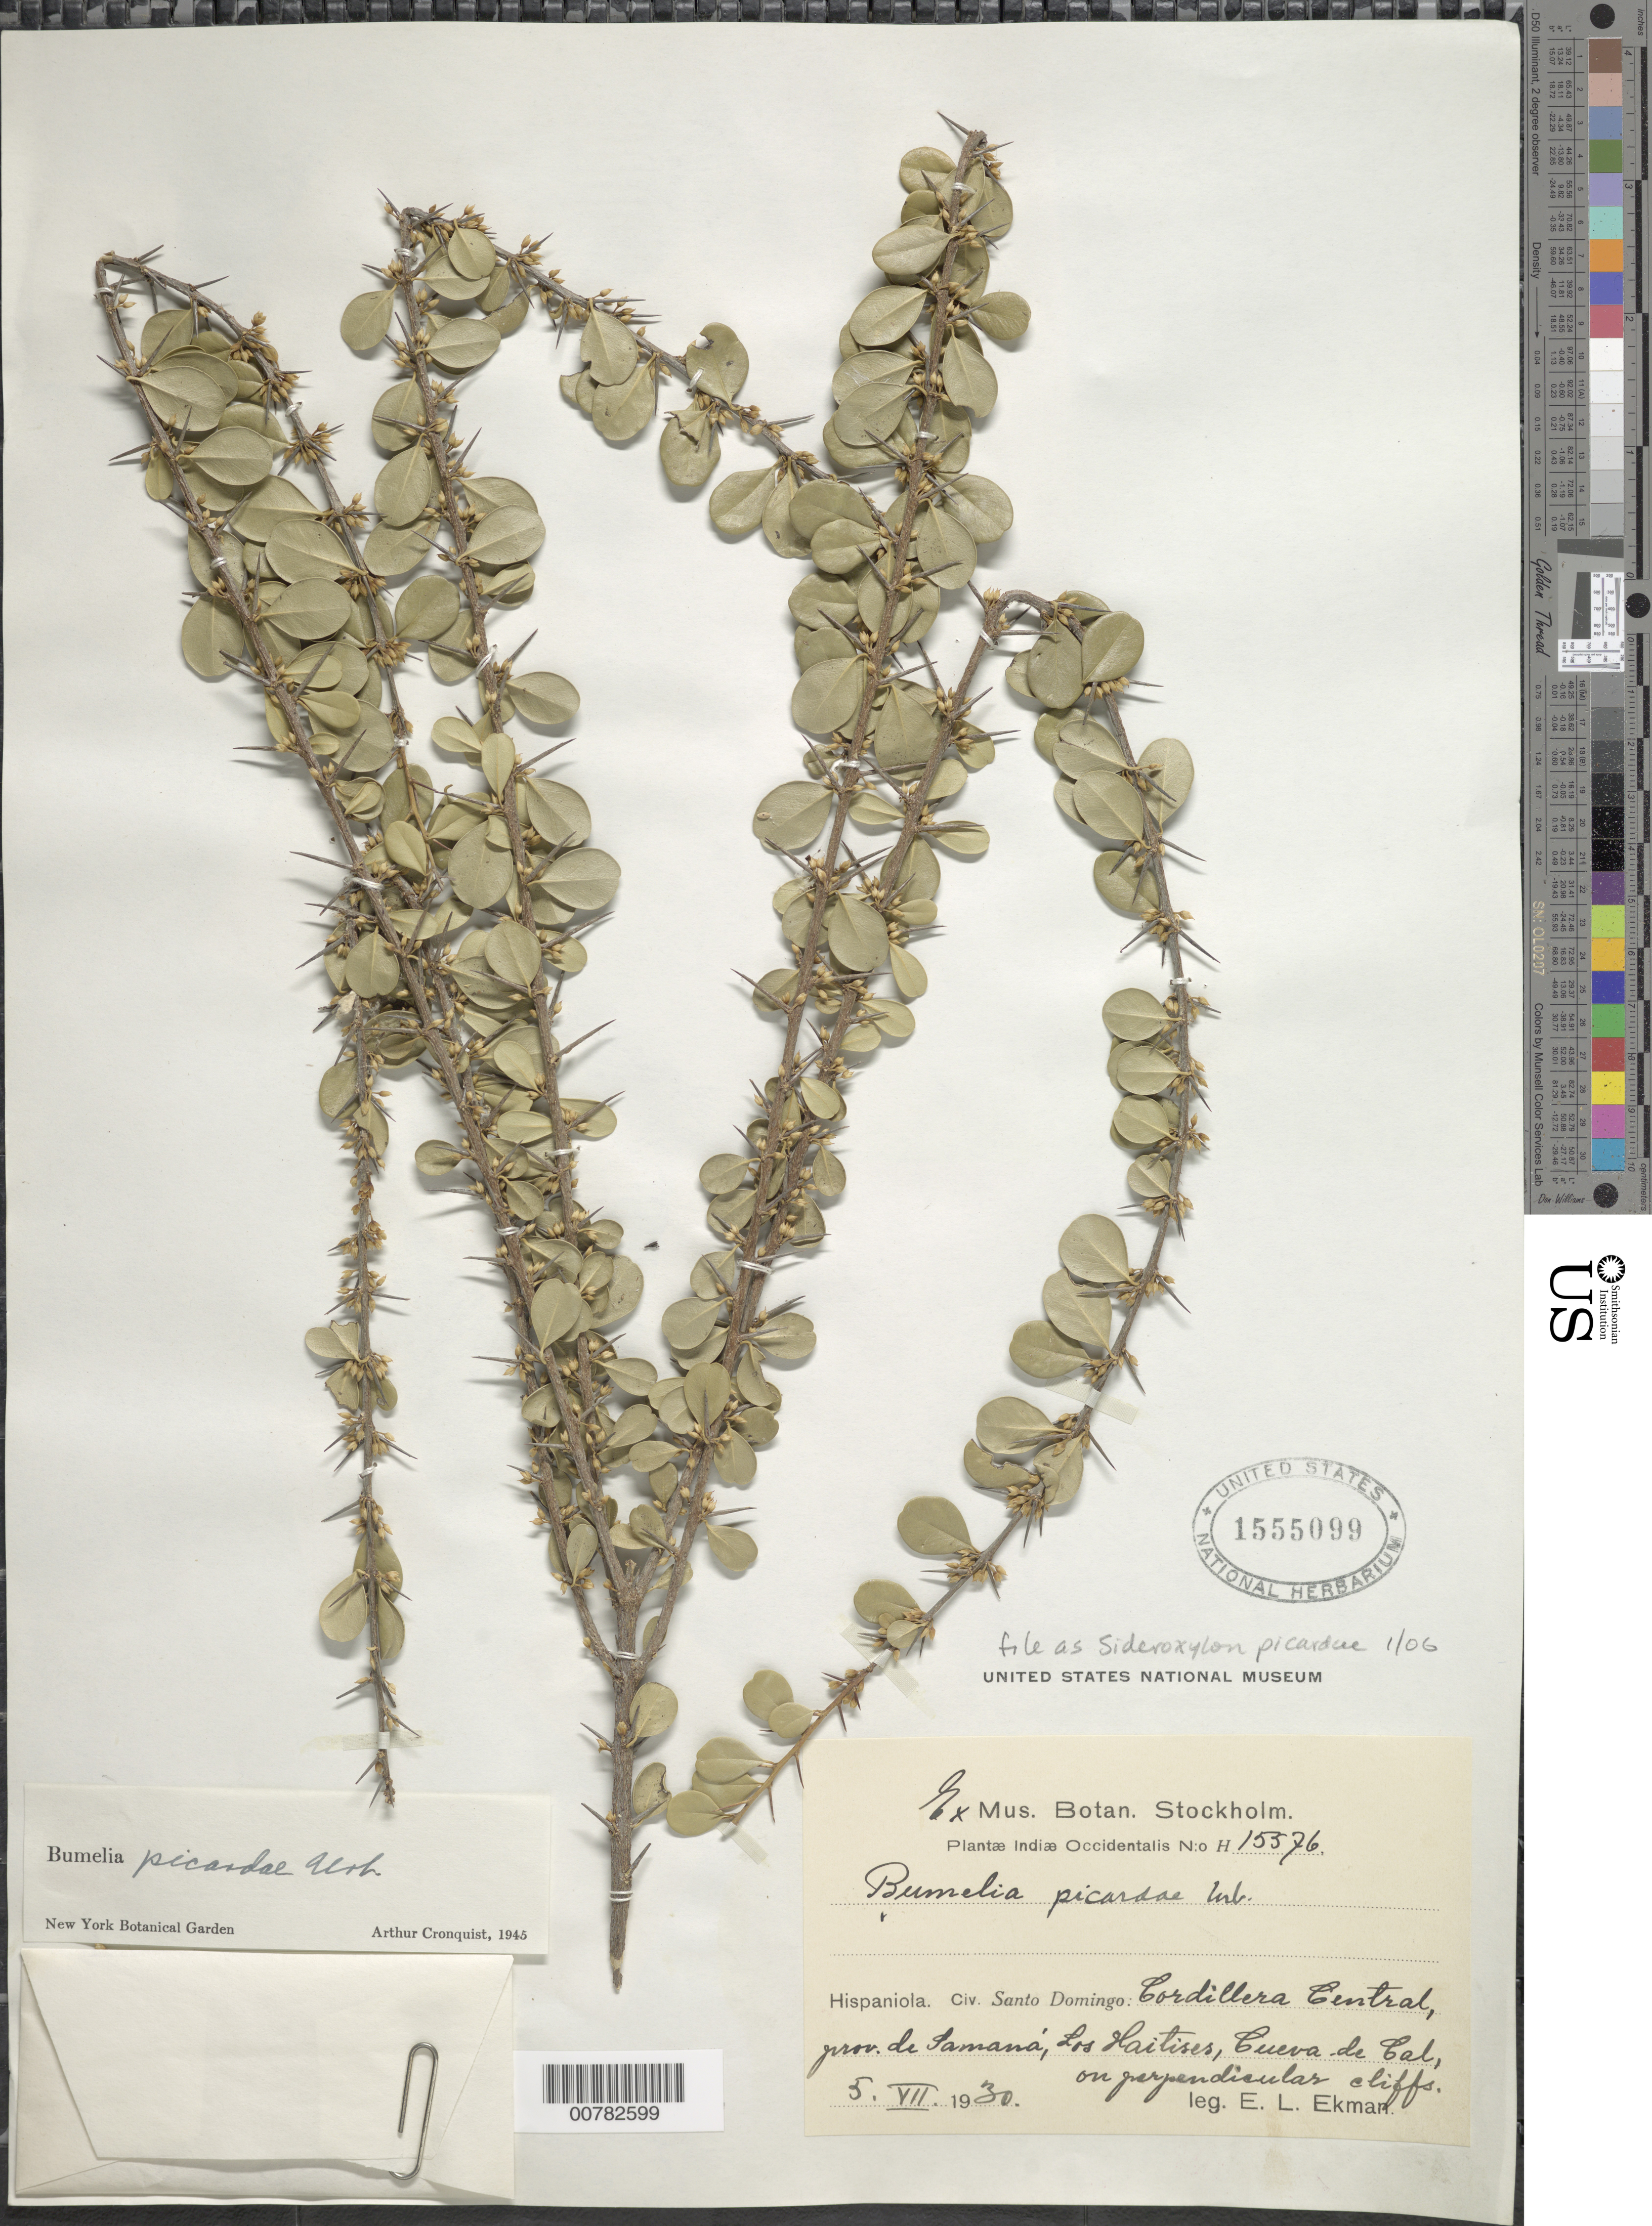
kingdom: Plantae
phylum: Tracheophyta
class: Magnoliopsida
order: Ericales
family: Sapotaceae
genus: Sideroxylon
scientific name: Sideroxylon picardae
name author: (Urb.) T.D. Penn.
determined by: Cronquist, A. J.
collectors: E. L. Ekman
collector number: H 15576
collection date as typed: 05 Aug 1930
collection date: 1930-08-05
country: Dominican Republic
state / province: Samana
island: Hispaniola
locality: Cordillera Central, Los Haitises, Cueva de Cal.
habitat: On perpendicular cliffs.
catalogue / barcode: US 1555099